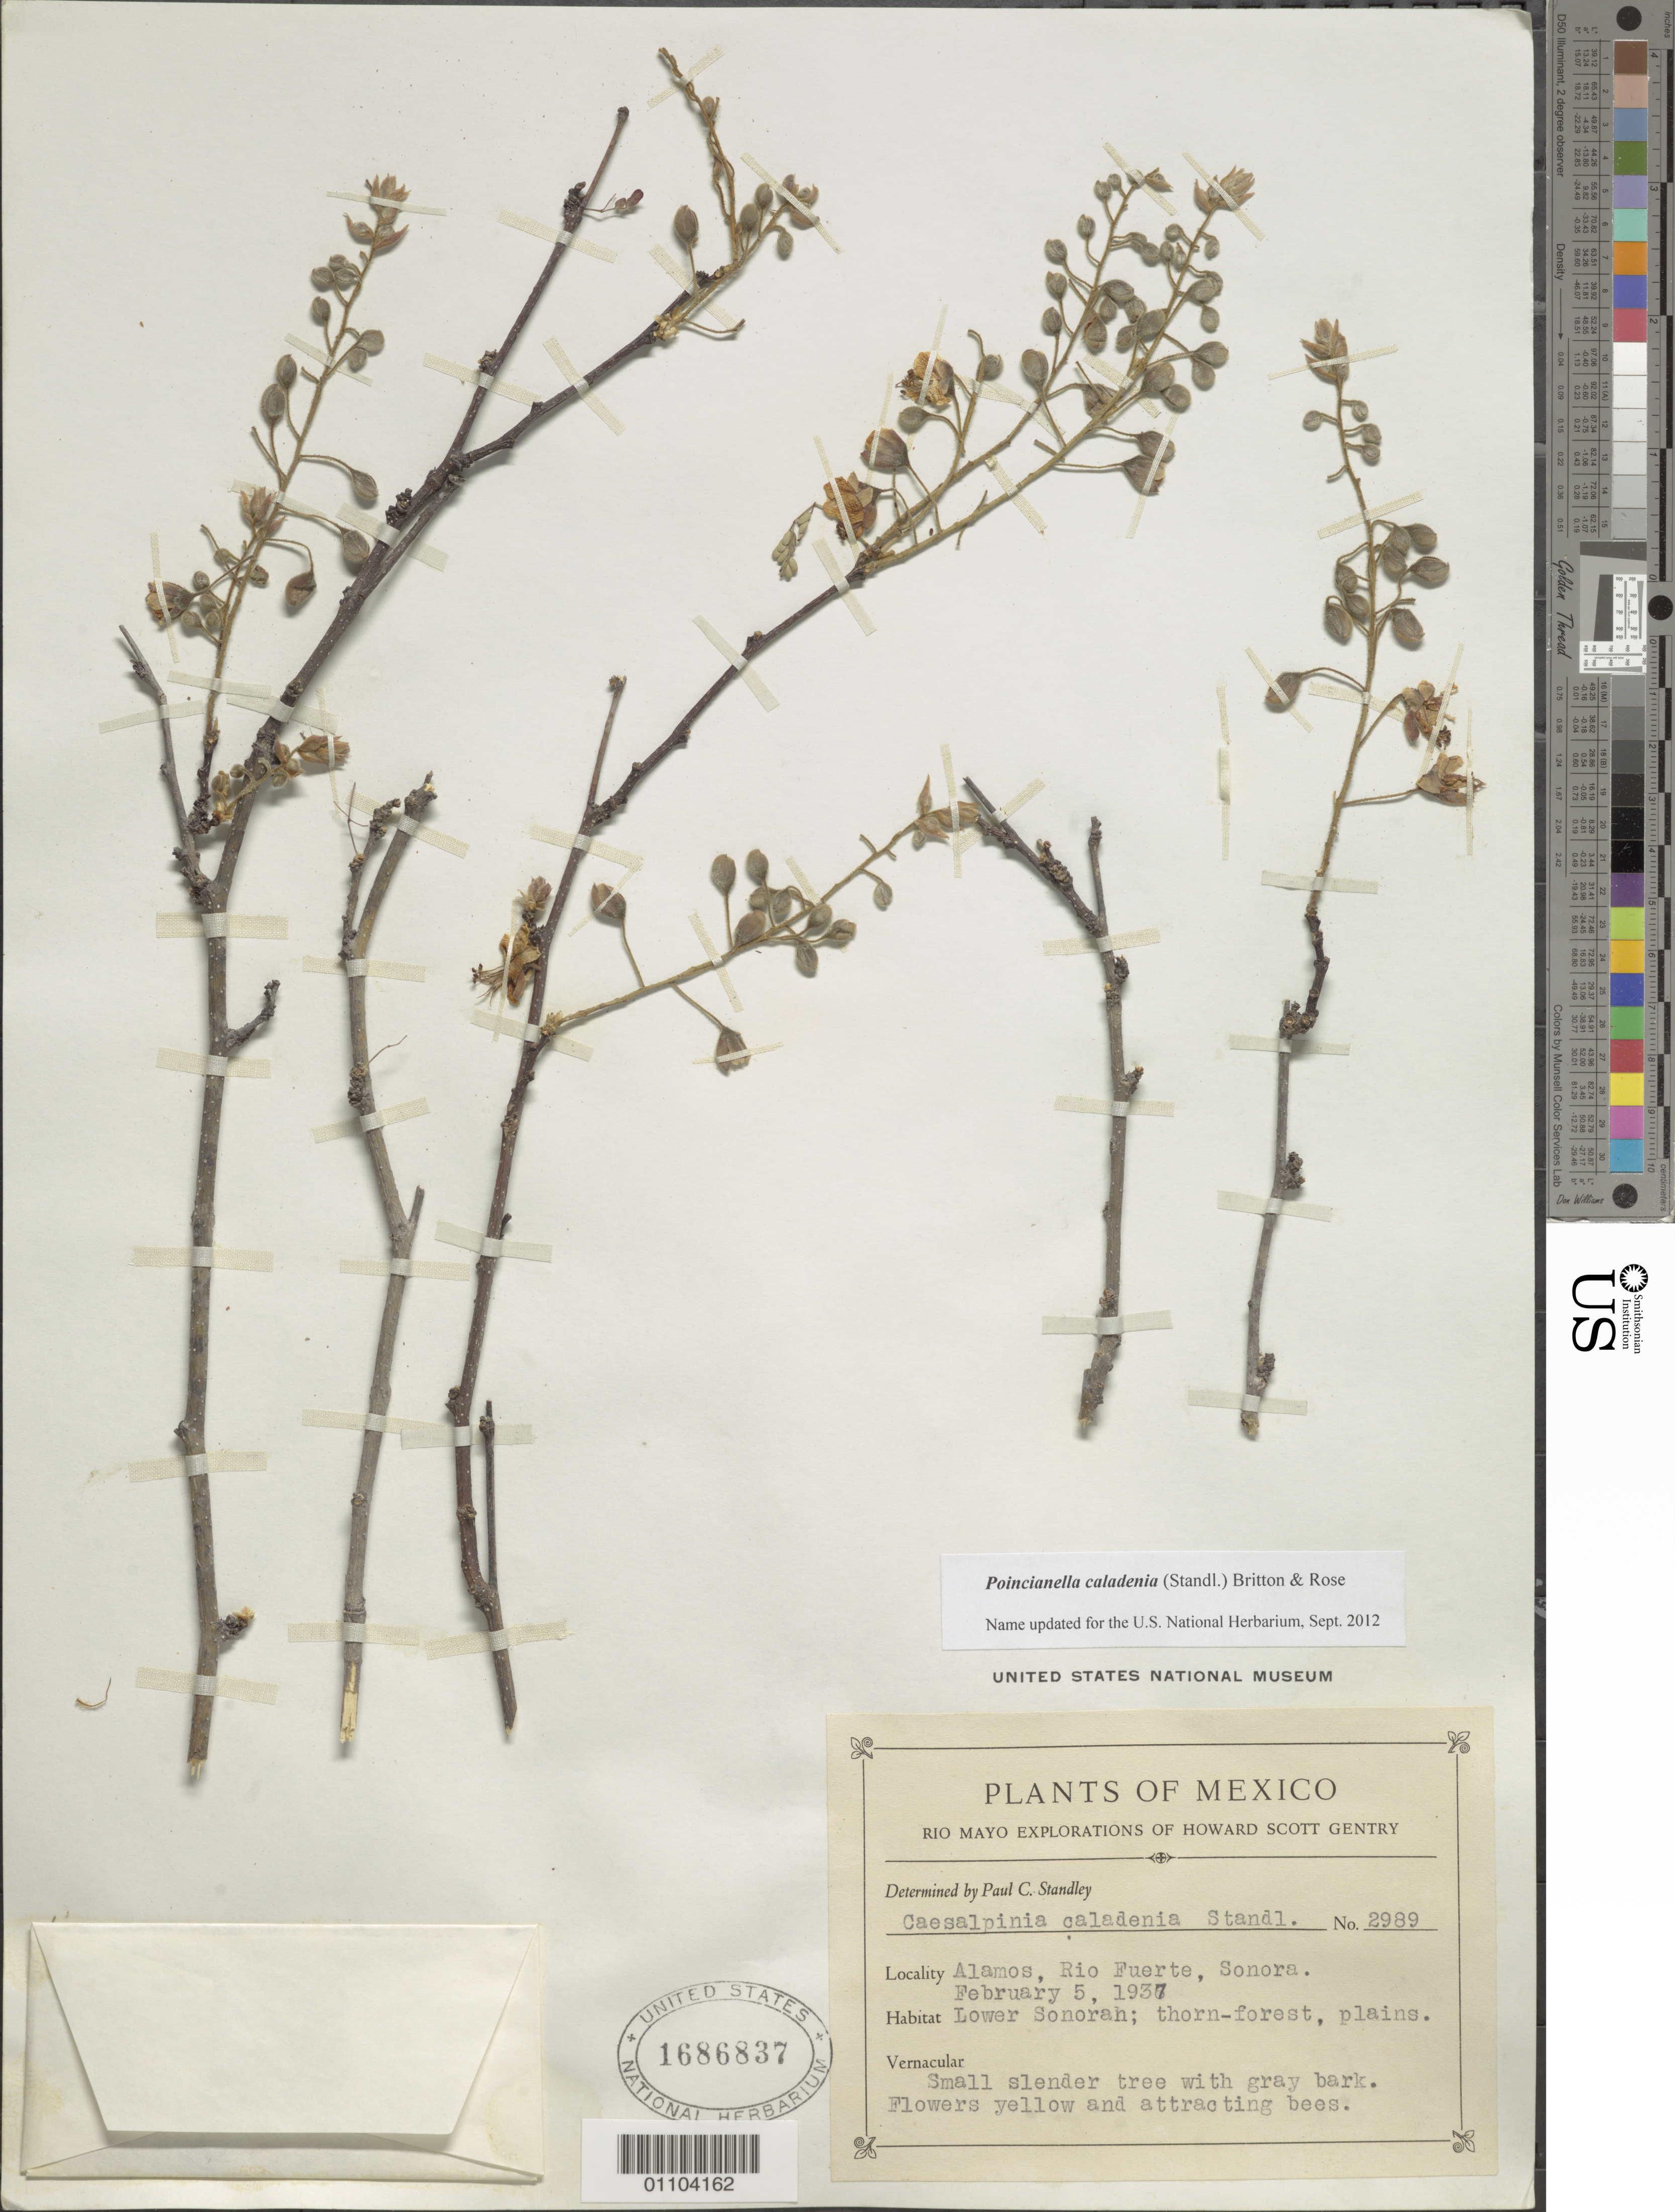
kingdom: Plantae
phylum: Tracheophyta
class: Magnoliopsida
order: Fabales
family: Fabaceae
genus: Erythrostemon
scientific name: Erythrostemon caladenia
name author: (Standl.) Gagnon & G.P. Lewis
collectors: H. S. Gentry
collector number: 2989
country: Mexico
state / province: Sonora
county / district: Alamos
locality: Rio Fuerte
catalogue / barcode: US 1686837